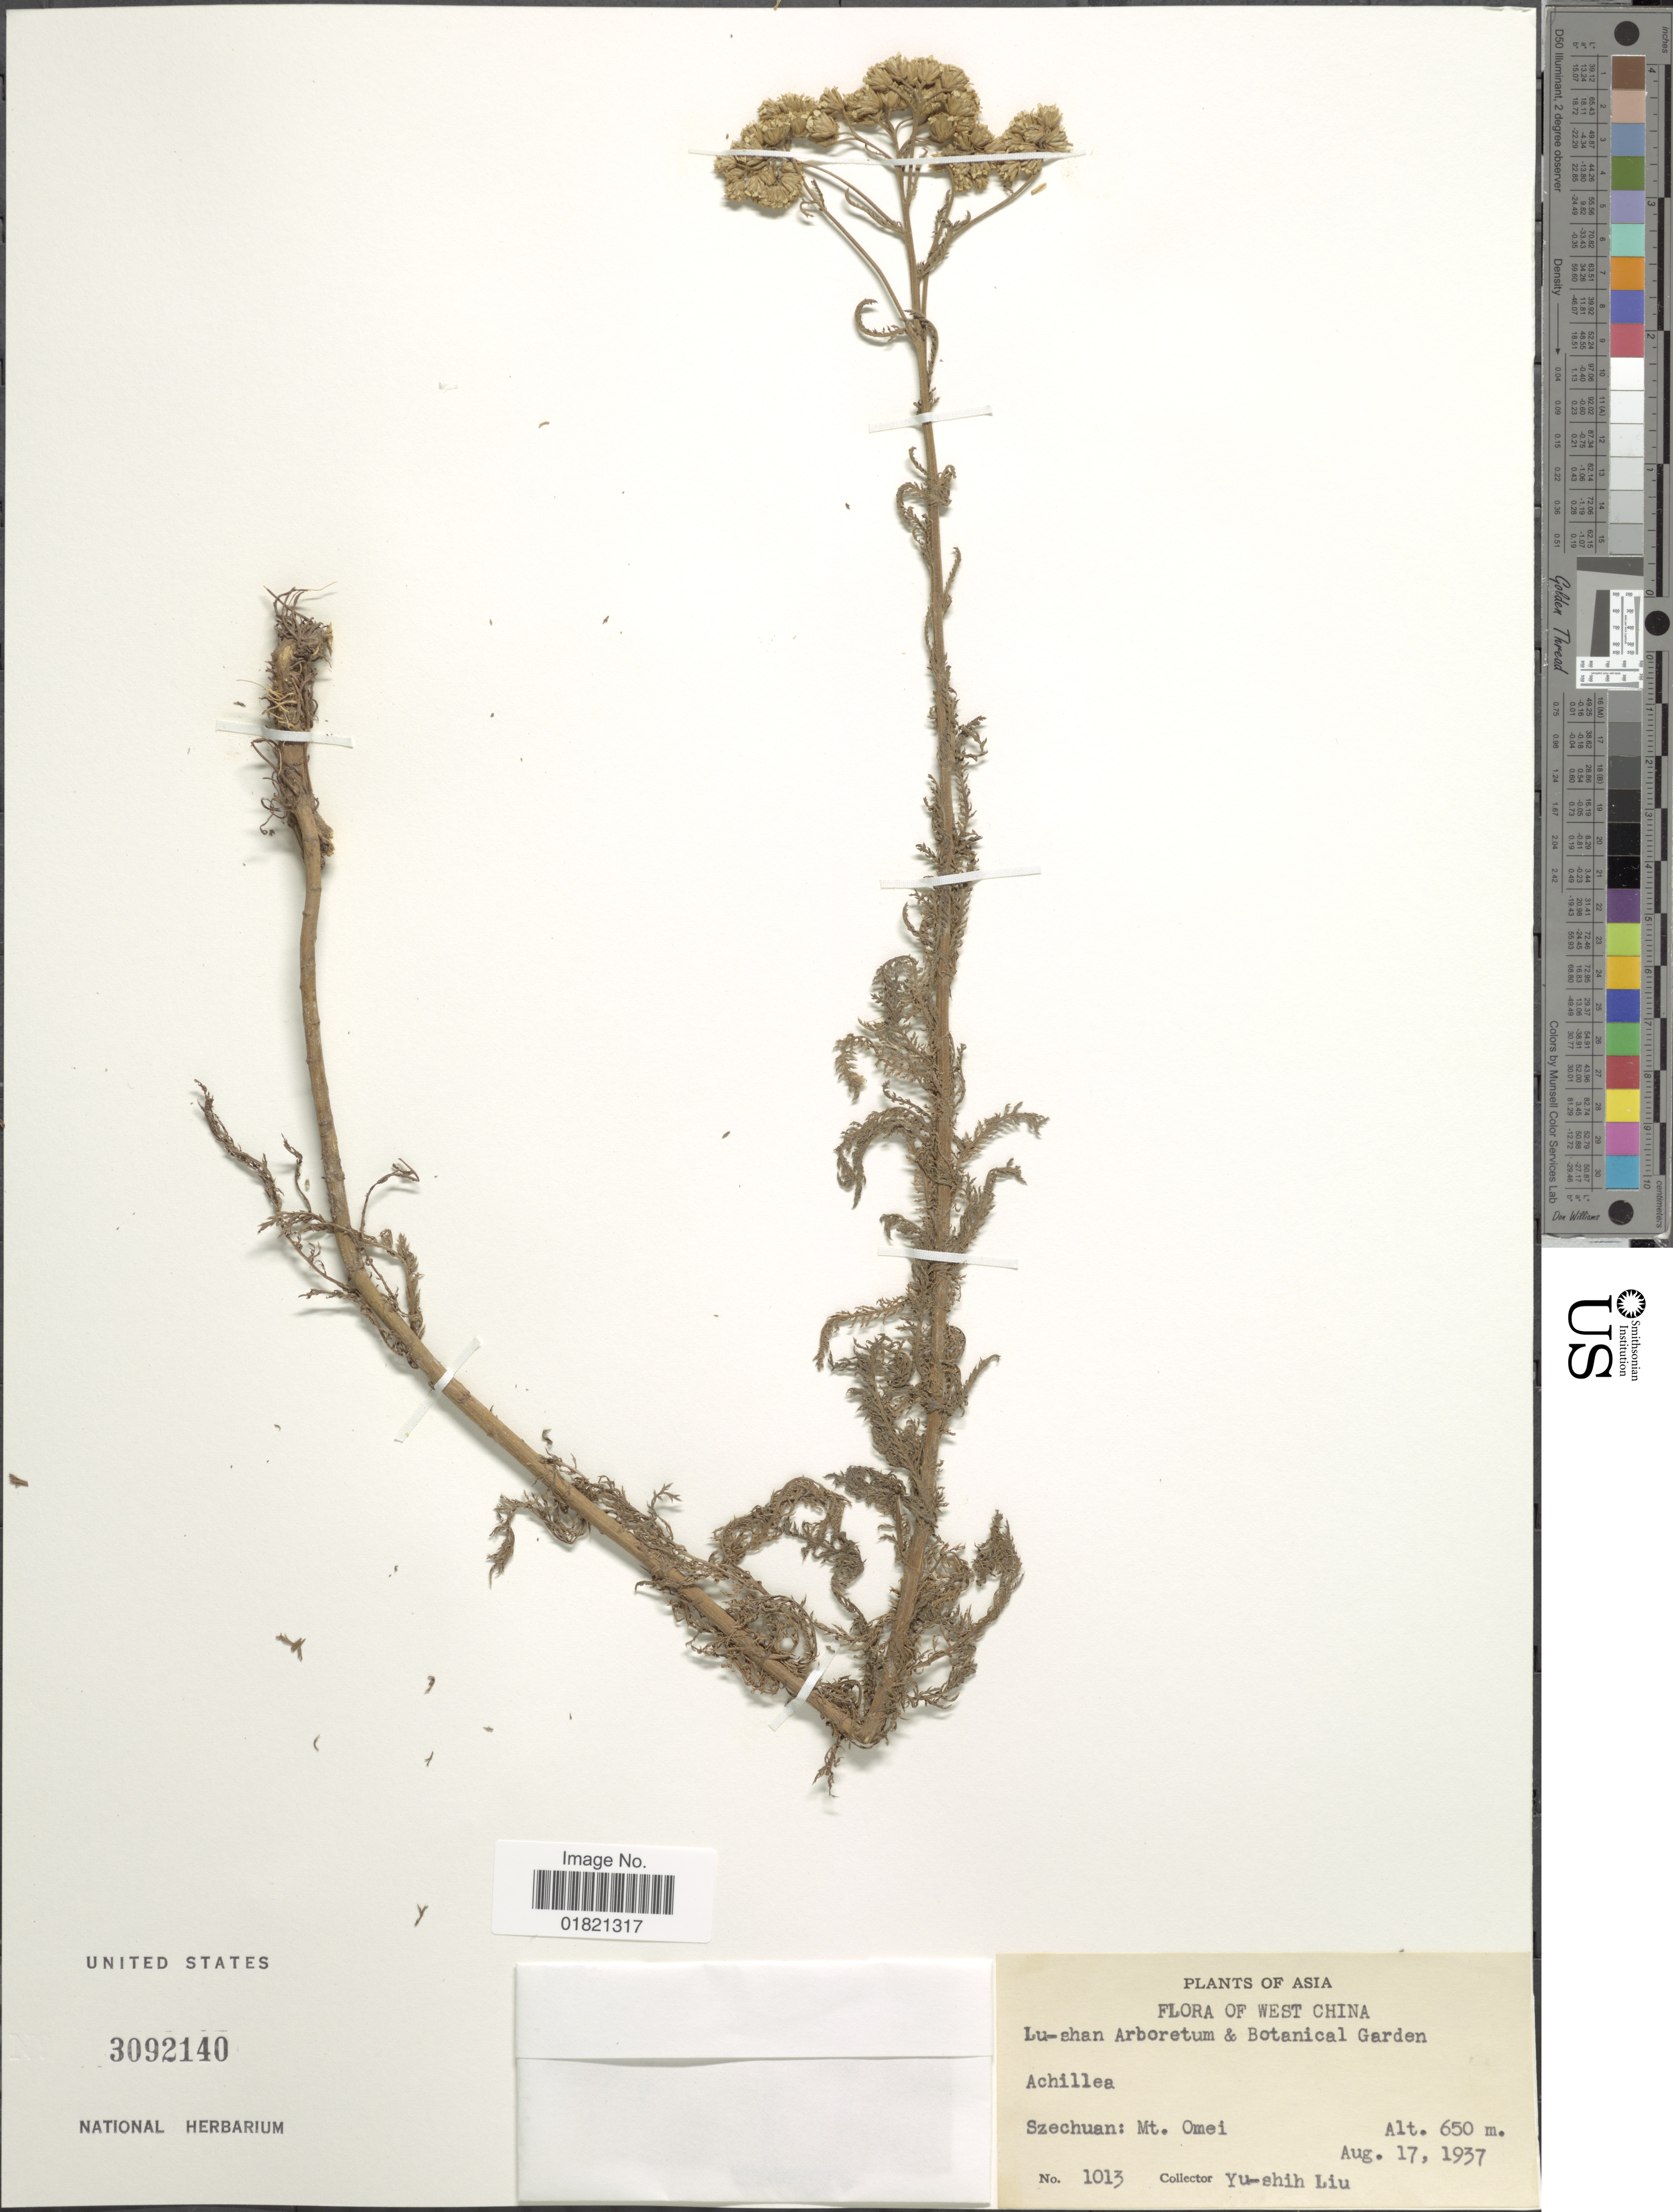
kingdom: Plantae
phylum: Tracheophyta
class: Magnoliopsida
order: Asterales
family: Asteraceae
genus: Achillea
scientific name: Achillea sp.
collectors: Y.-S. Liu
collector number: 1013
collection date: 1937-08-17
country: China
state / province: Sichuan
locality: West China. Szechuan: Mt. Omei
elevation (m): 650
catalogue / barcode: US 3092140